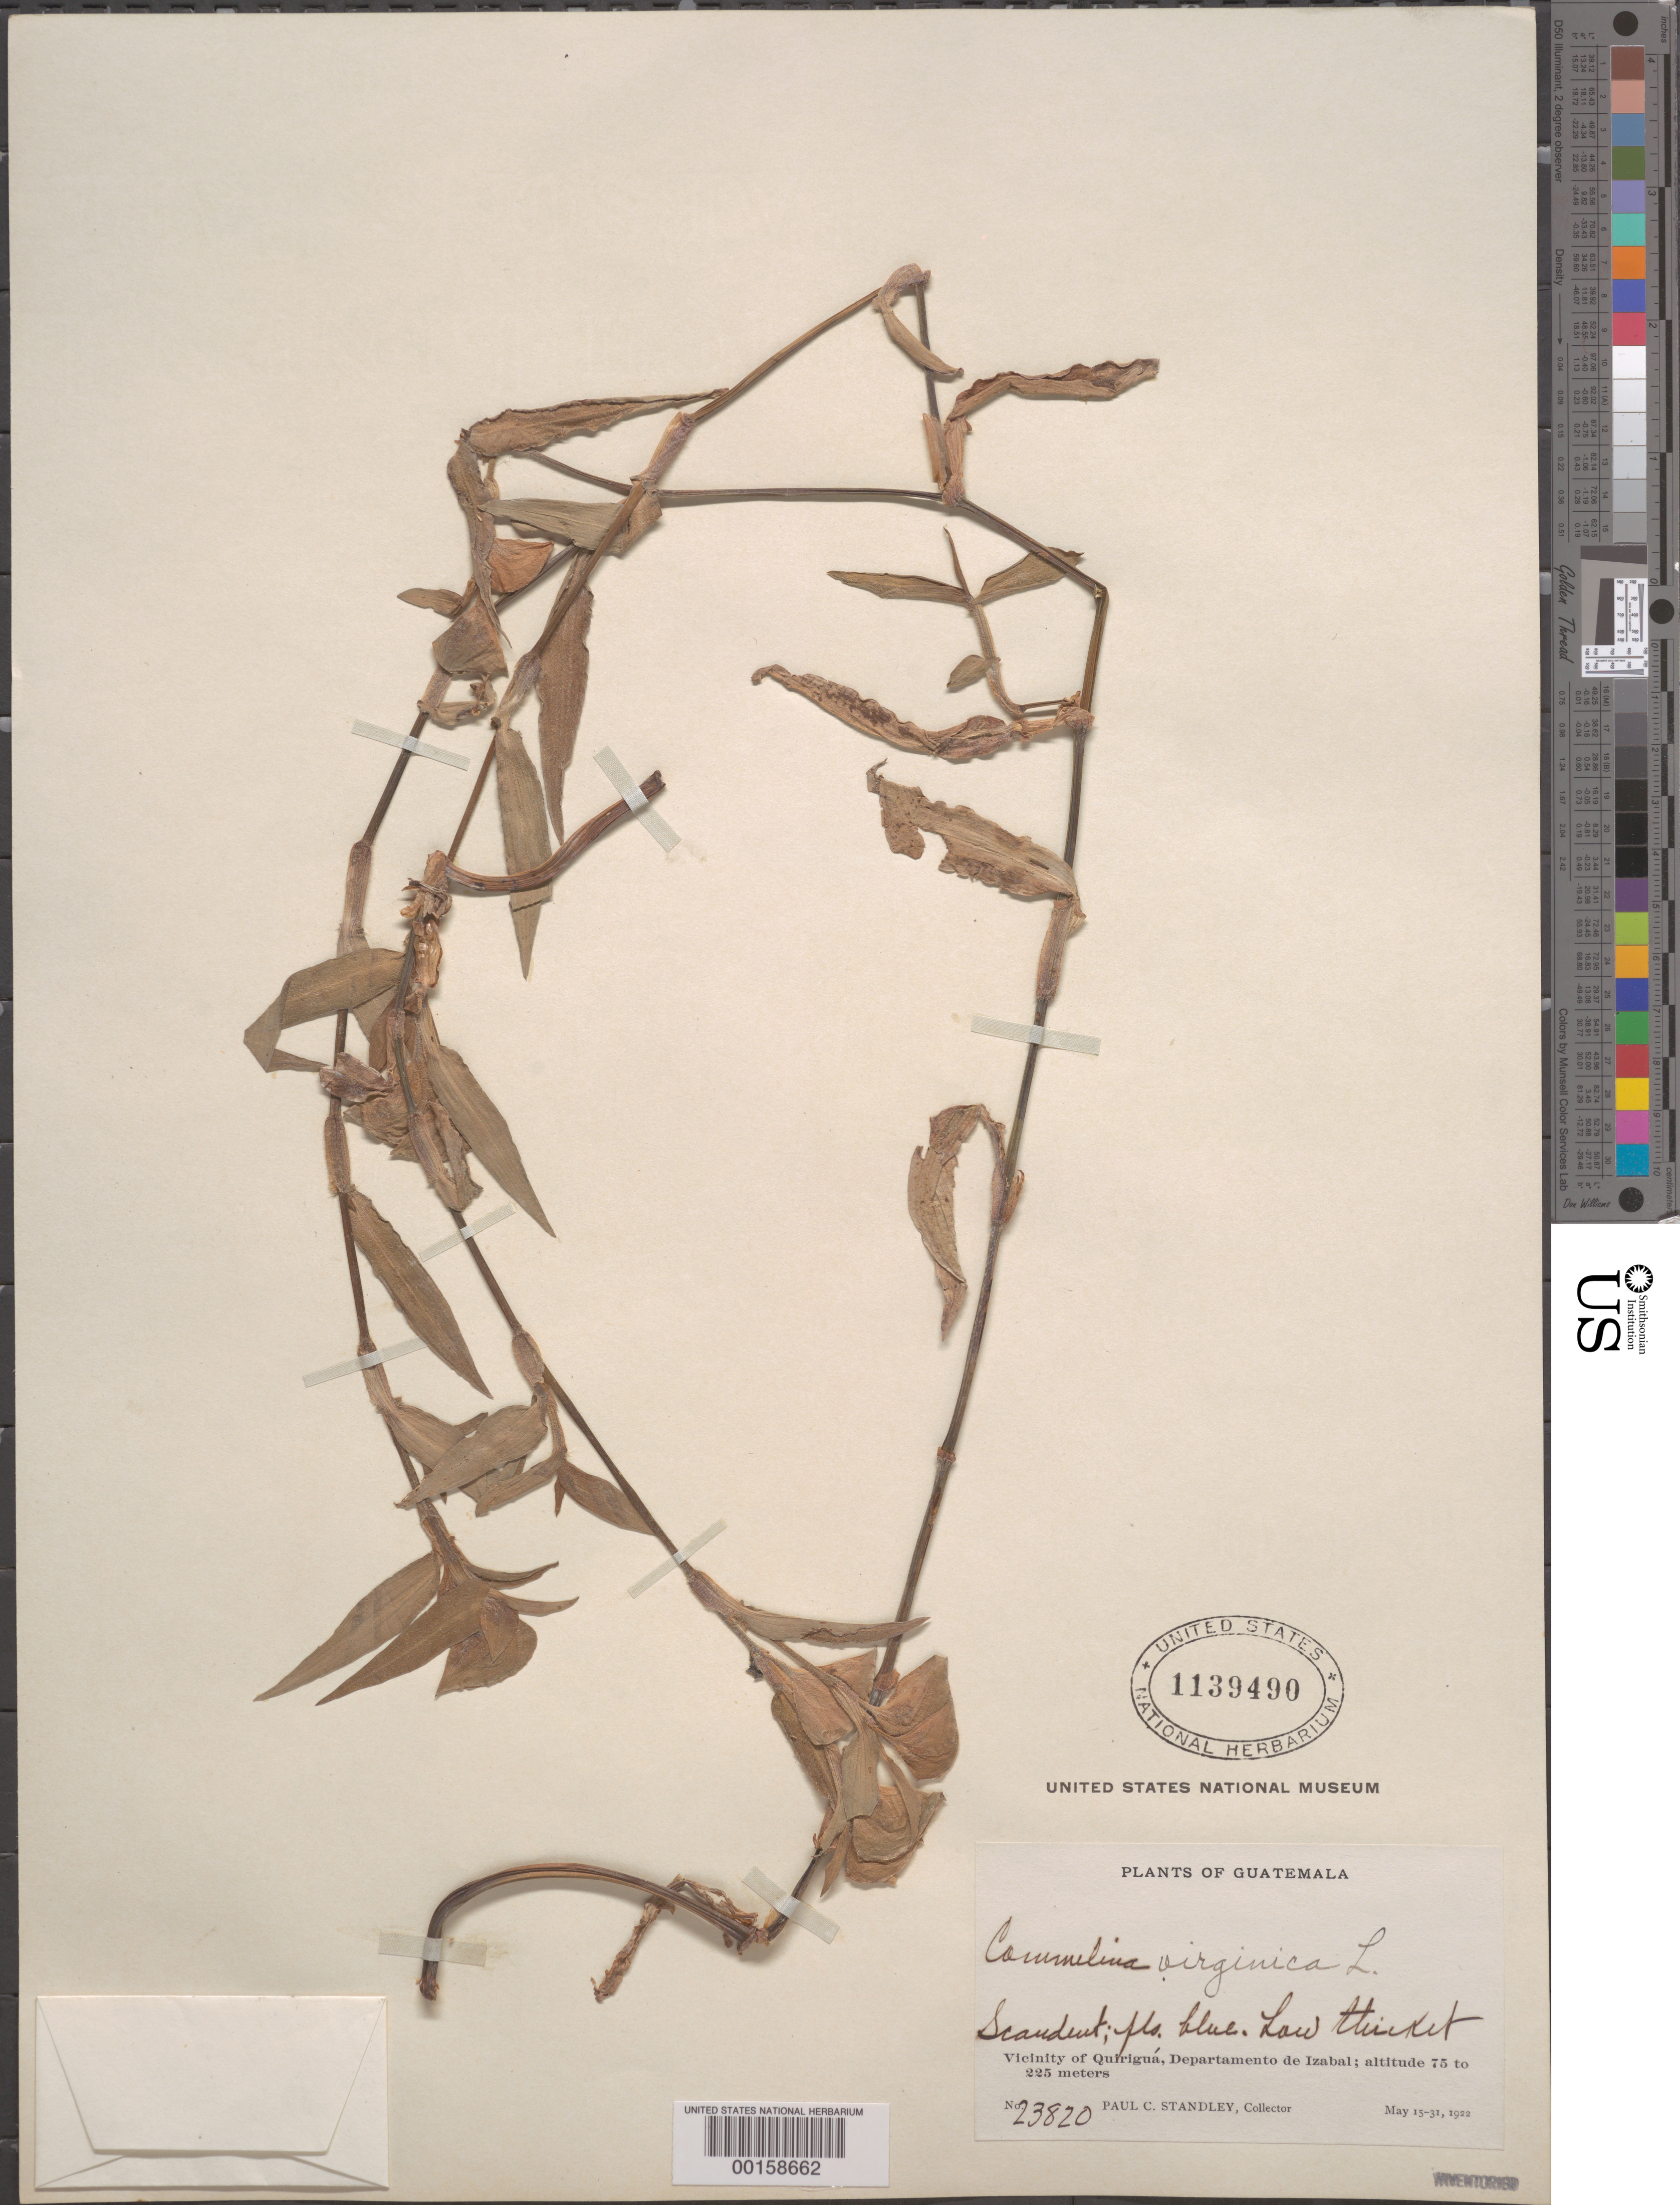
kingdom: Plantae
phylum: Tracheophyta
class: Liliopsida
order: Commelinales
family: Commelinaceae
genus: Commelina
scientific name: Commelina erecta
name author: L.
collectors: P. C. Standley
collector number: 23820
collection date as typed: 15 May 1922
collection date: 1922-05-15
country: Guatemala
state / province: Izabal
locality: Quiriguá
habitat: Low thicket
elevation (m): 75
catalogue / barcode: US 1139490